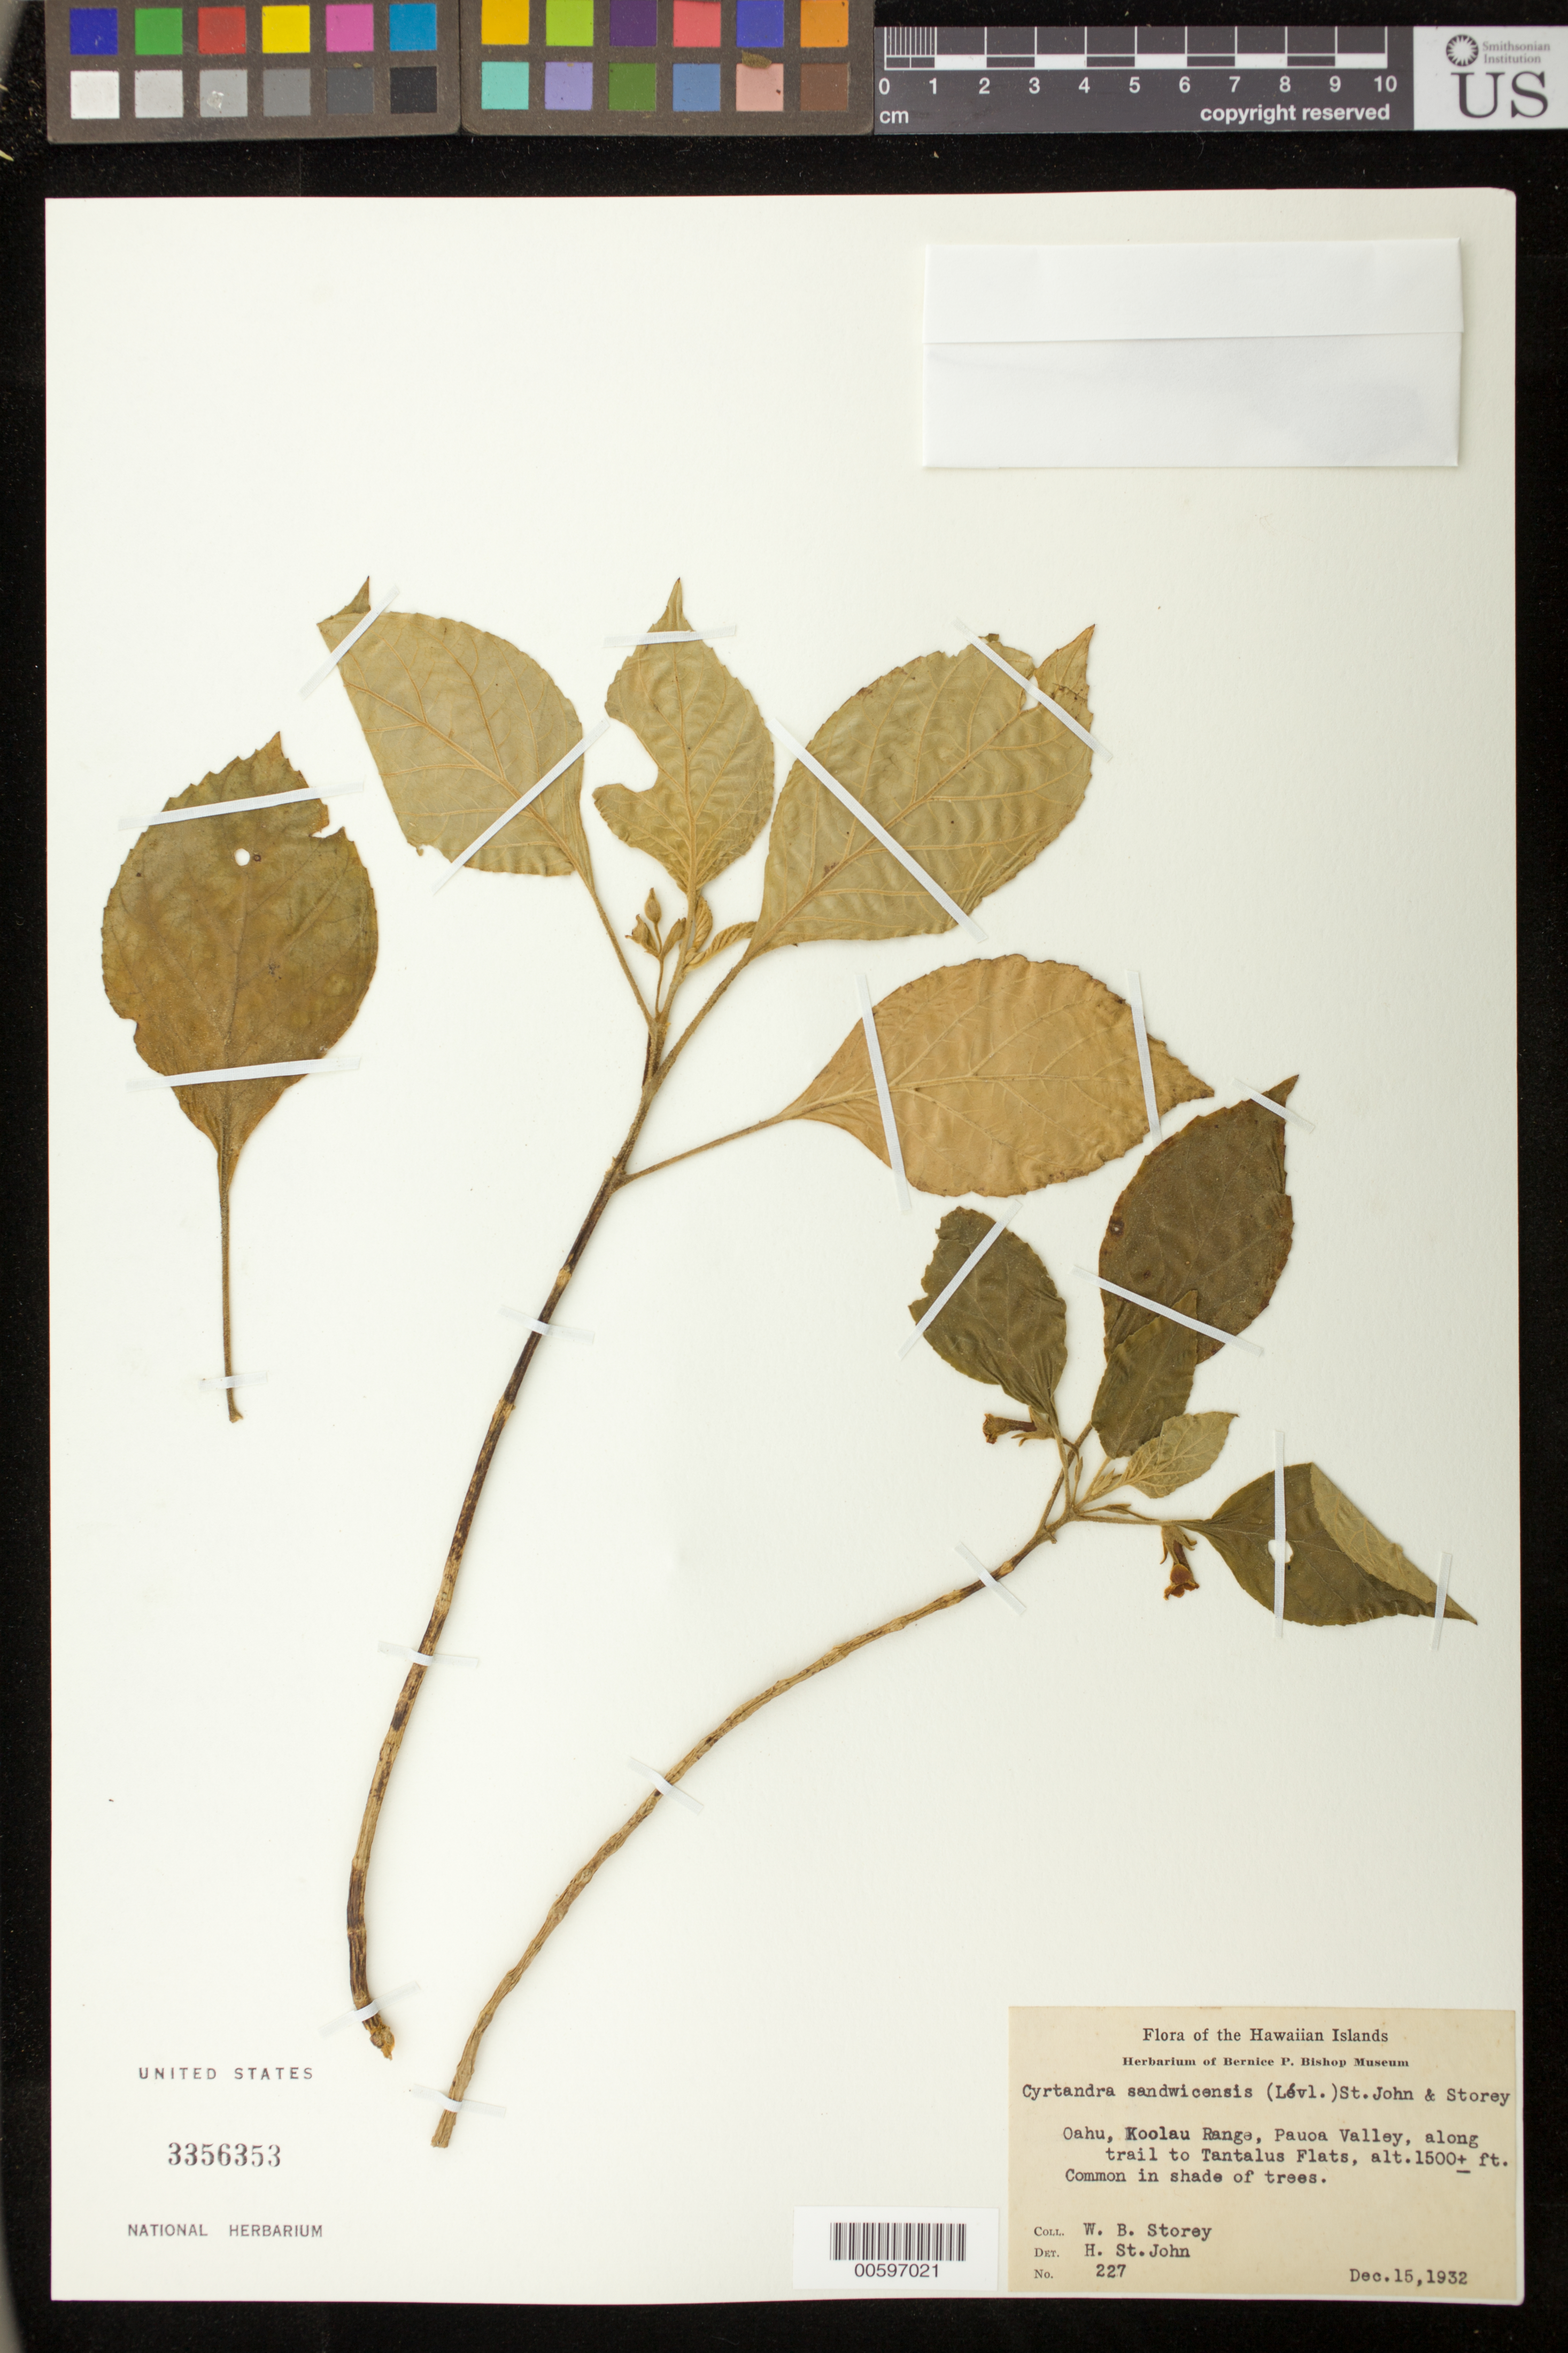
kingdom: Plantae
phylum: Tracheophyta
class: Magnoliopsida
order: Lamiales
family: Gesneriaceae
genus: Cyrtandra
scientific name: Cyrtandra sandwicensis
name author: (H. Lév.) H. St. John & Storey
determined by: St. John, H.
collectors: W. Storey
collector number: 227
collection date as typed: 15 Dec 1932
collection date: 1932-12-15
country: United States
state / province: Hawaii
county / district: Honolulu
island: Oahu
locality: Koolau Range, Pauoa Valley, along trail to Tantalus Flats.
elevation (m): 457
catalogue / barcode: US 3356353